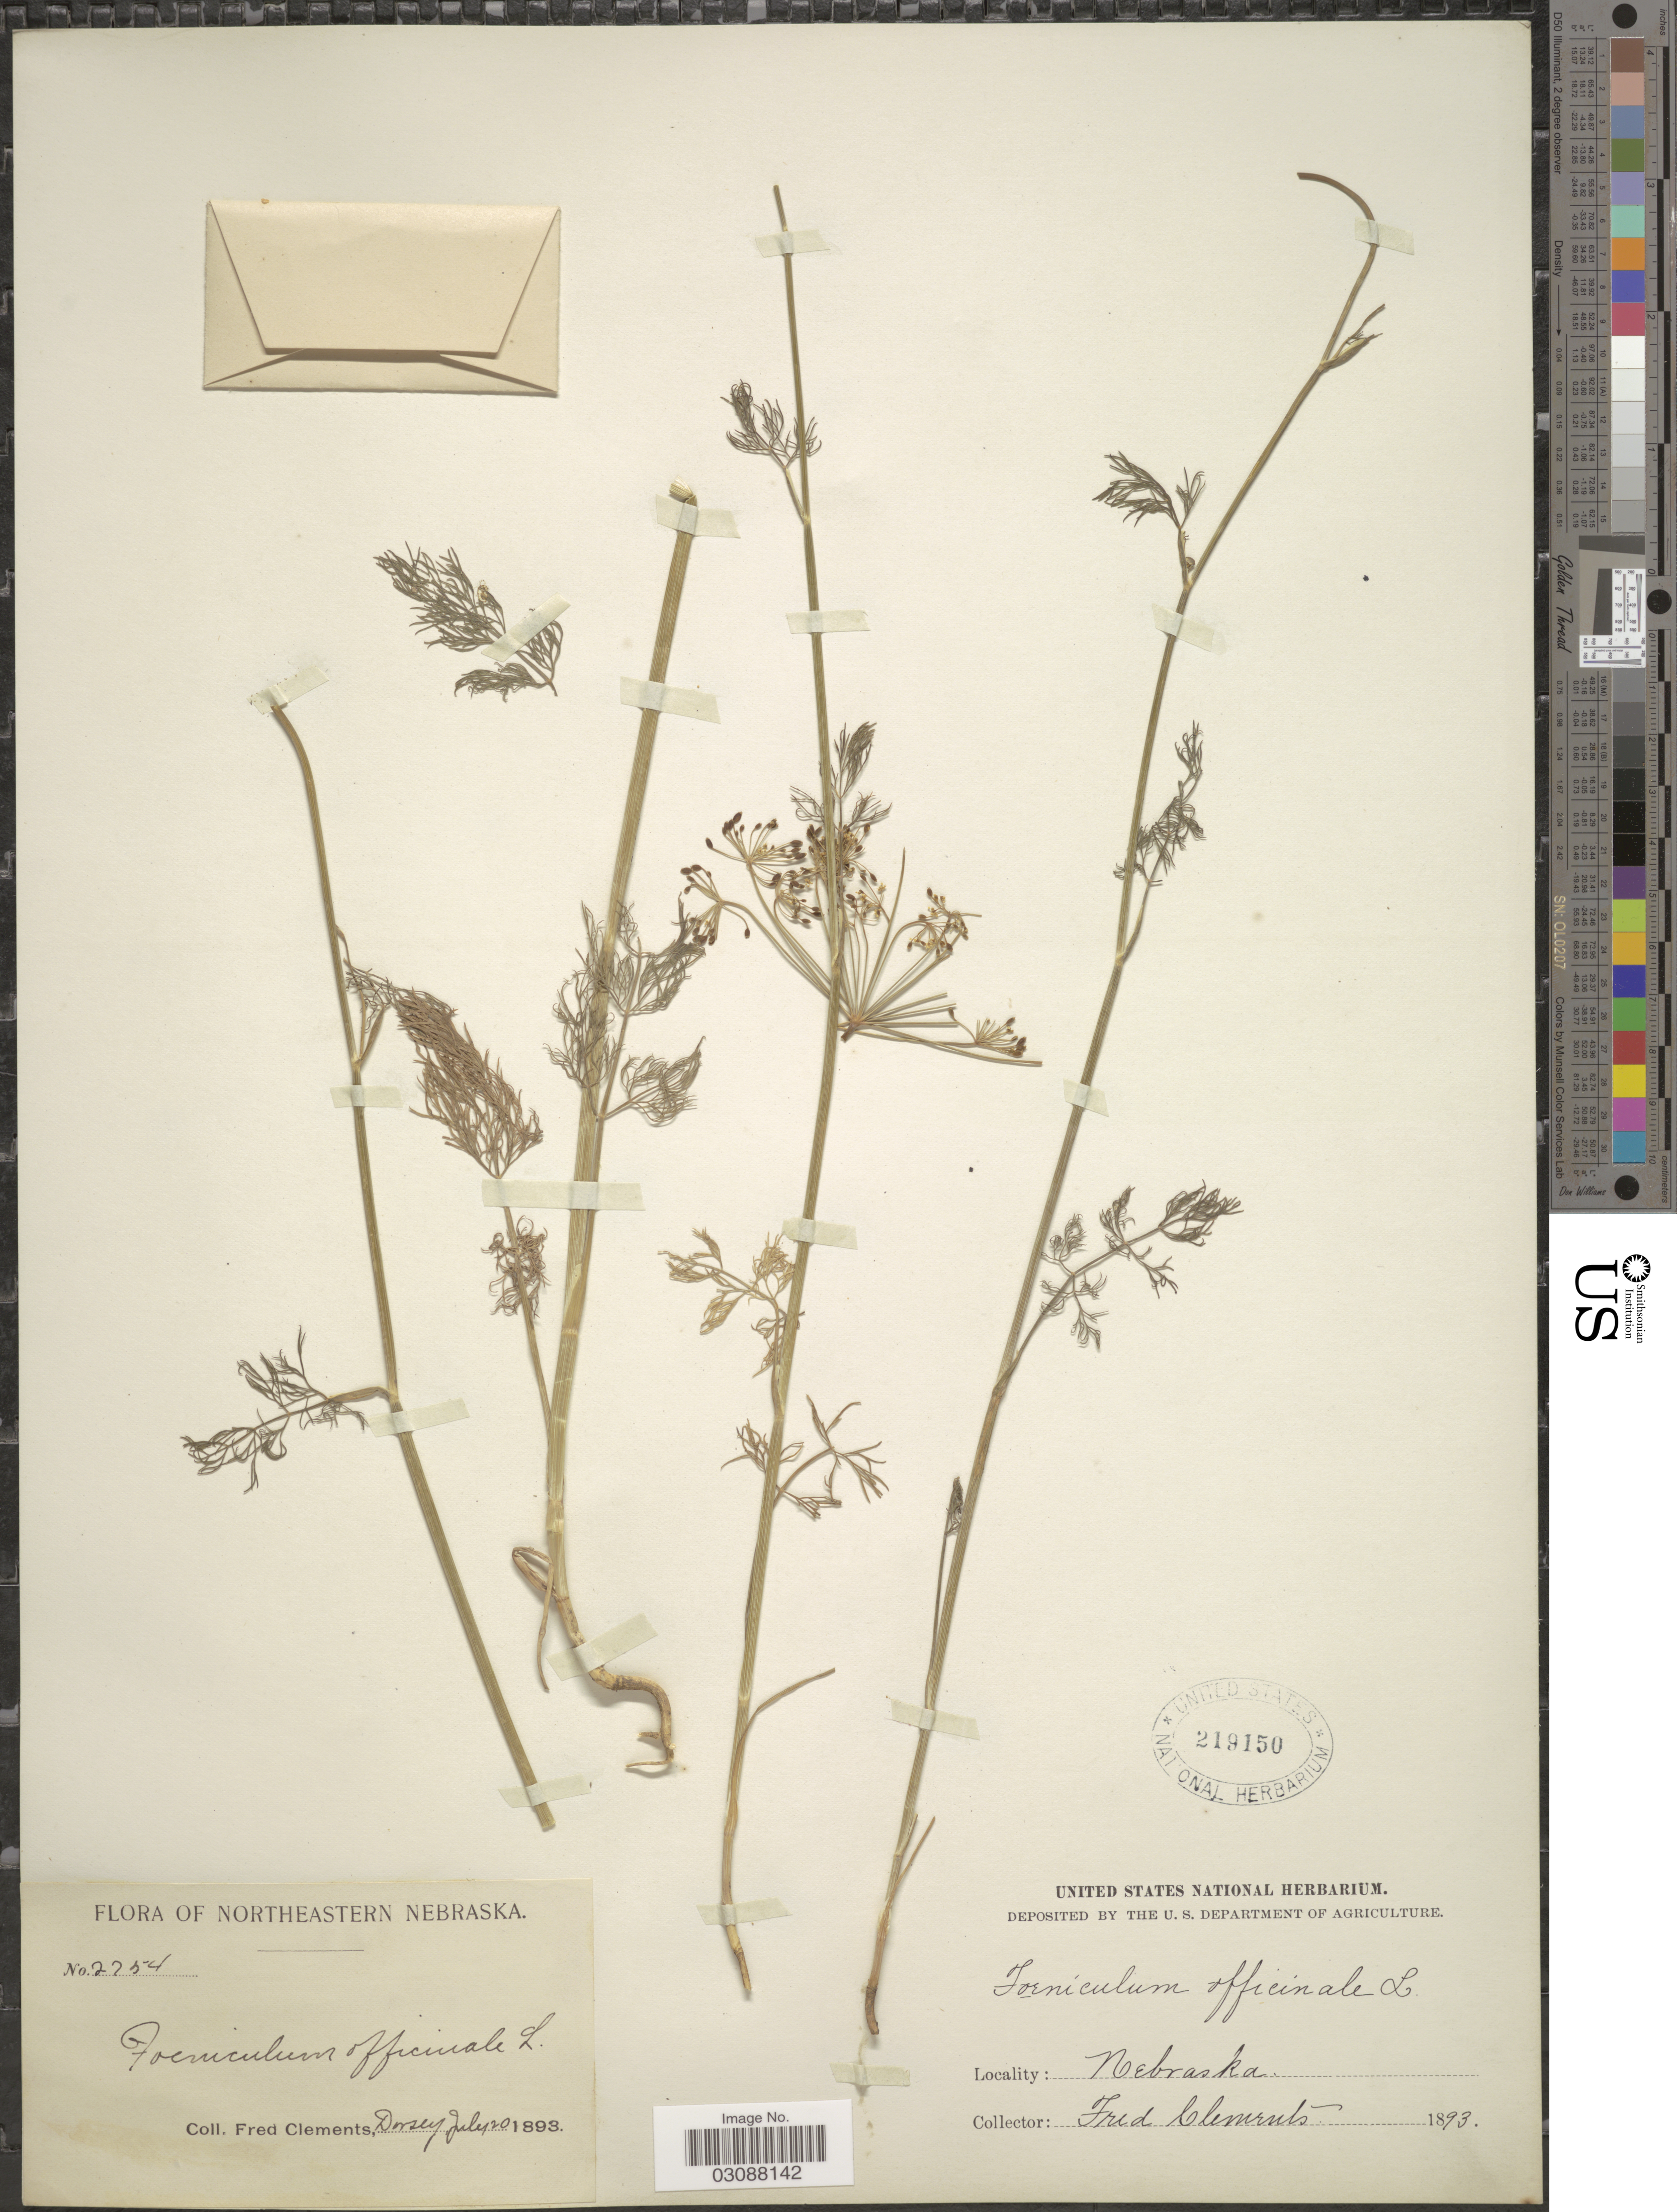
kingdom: Plantae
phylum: Tracheophyta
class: Magnoliopsida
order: Apiales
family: Apiaceae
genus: Foeniculum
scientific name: Foeniculum vulgare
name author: Mill.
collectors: F. Clements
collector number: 2754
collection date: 1893-07-20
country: United States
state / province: Nebraska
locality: Northeastern Nebraska.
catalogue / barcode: US 219150